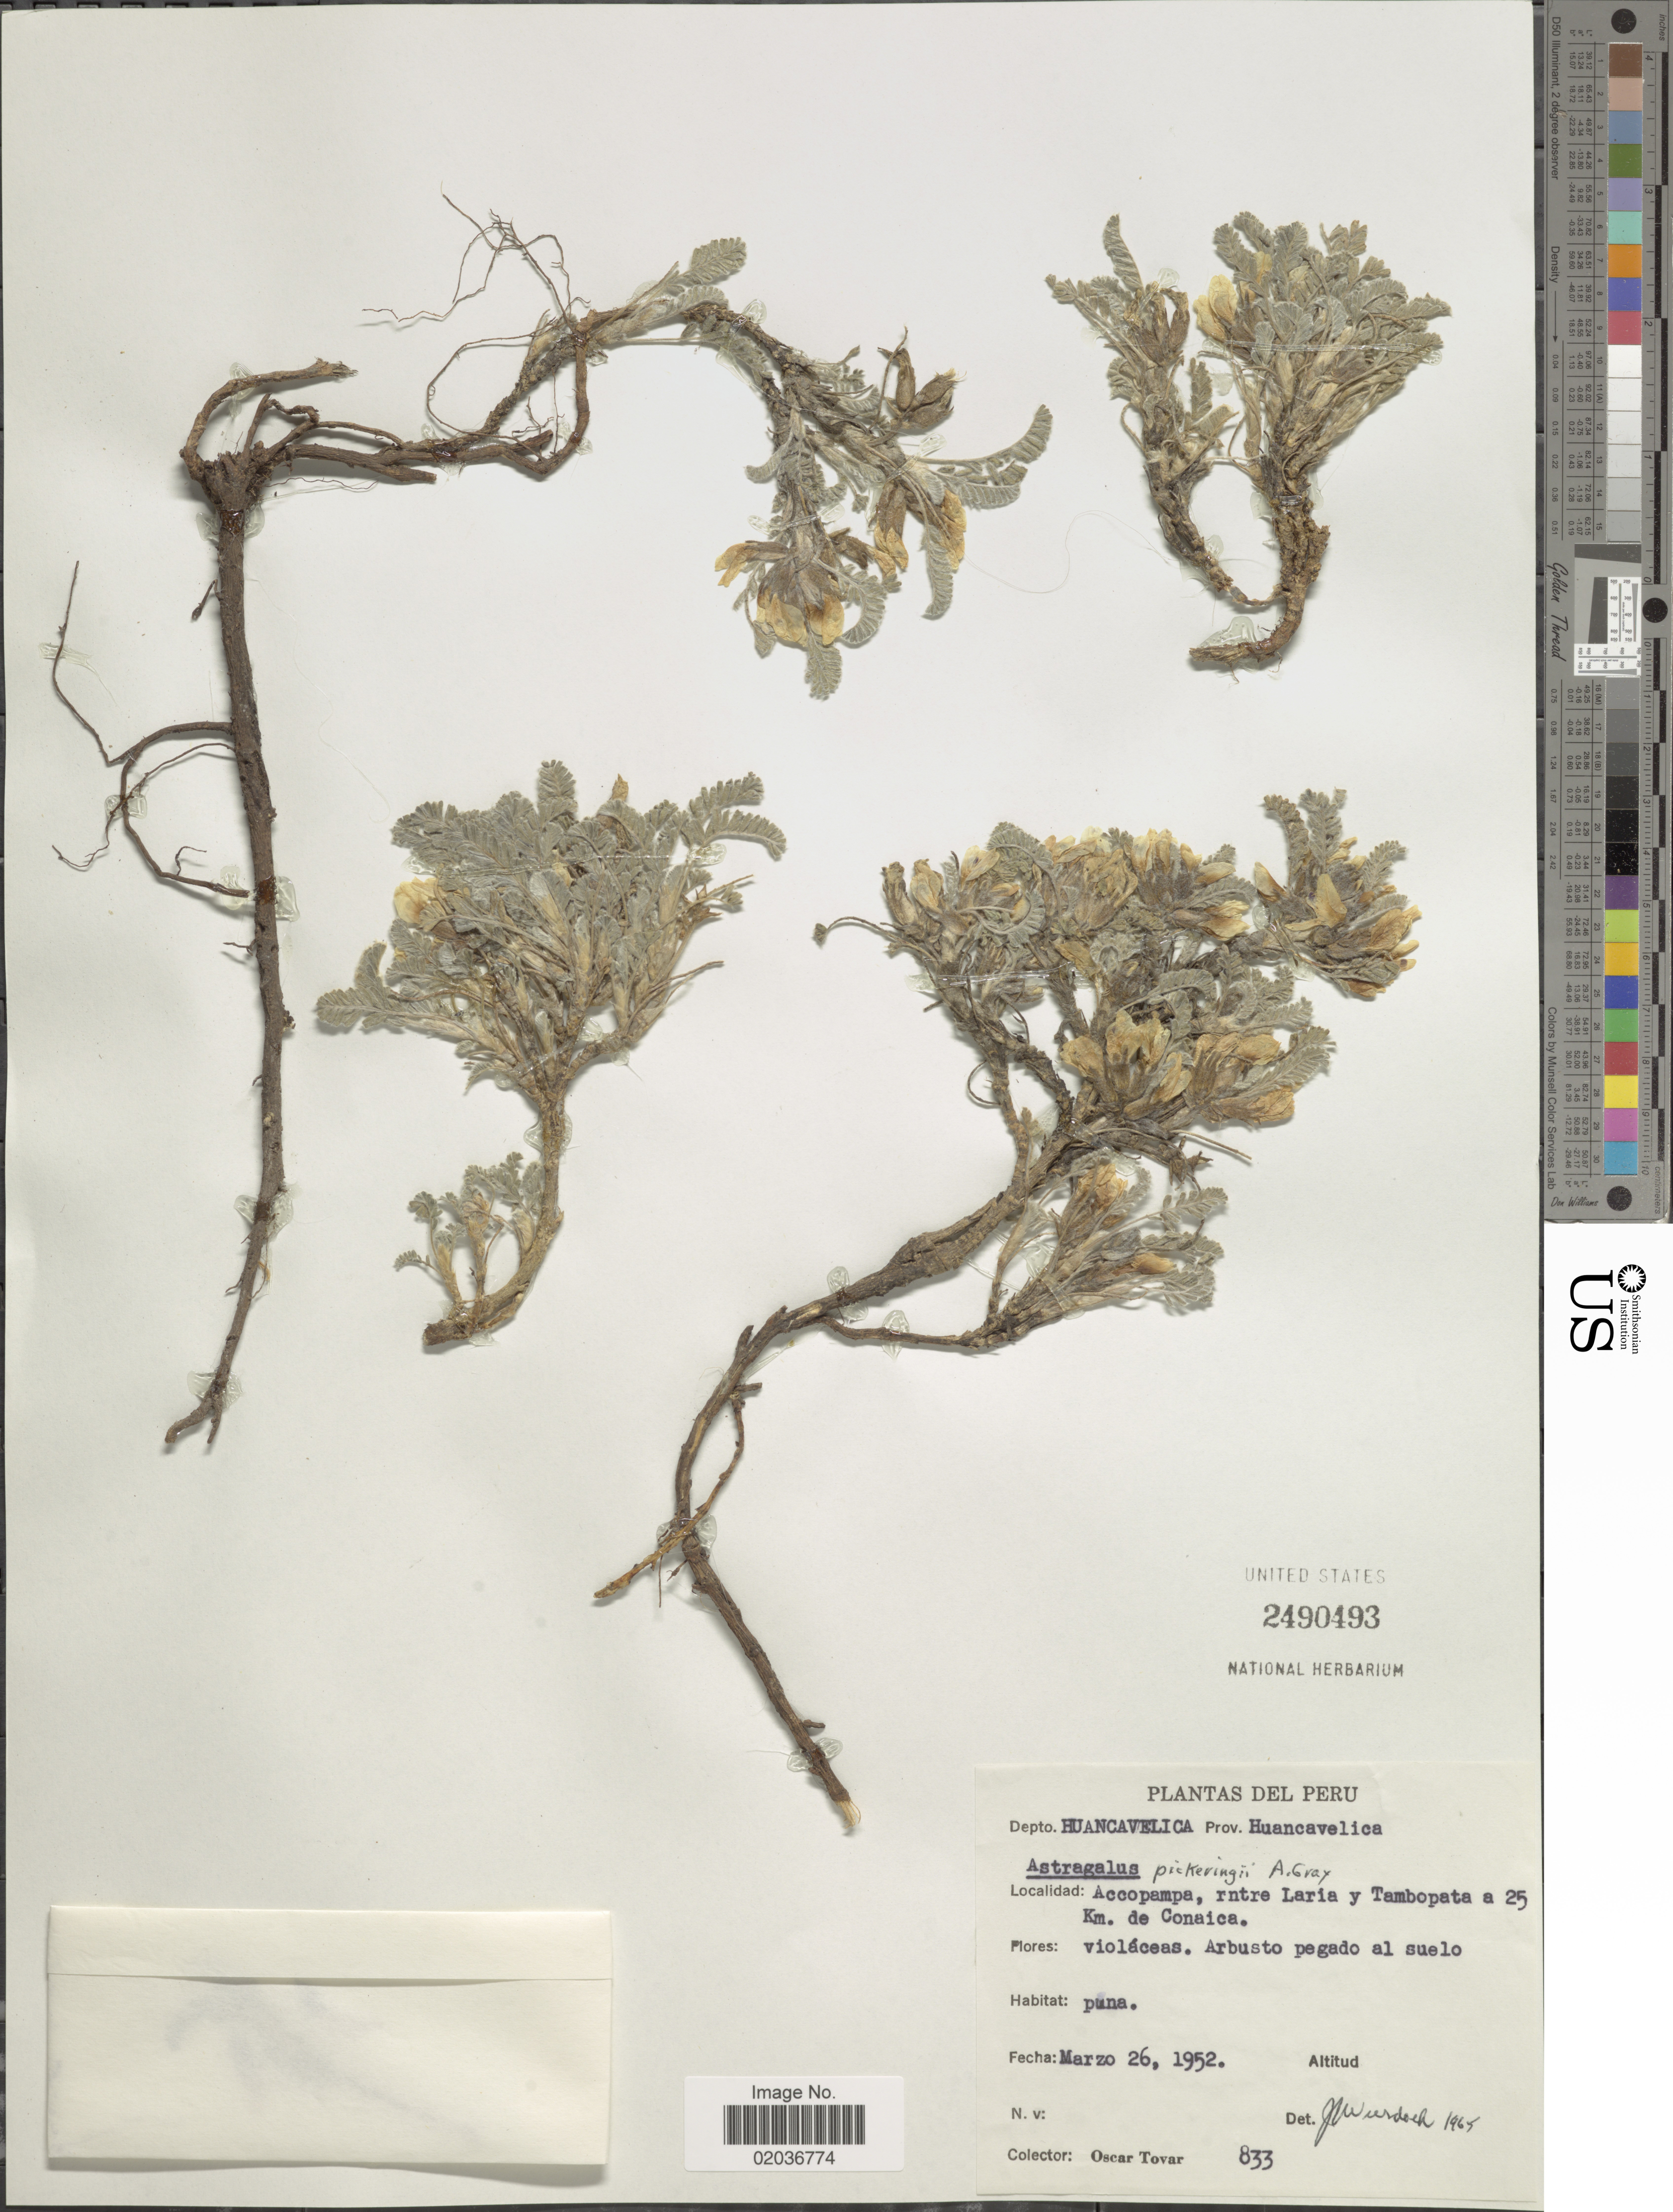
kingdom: Plantae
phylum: Tracheophyta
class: Magnoliopsida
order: Fabales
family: Fabaceae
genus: Astragalus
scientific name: Astragalus pickeringii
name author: A. Gray in Wilkes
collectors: Ó. Tovar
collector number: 833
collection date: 1952-03-26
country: Peru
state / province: Huancavelica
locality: Depto. Huancavelica, Accopampa, rntre Laria Y Tambopata a 25 Km de Conaica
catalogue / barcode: US 2490493